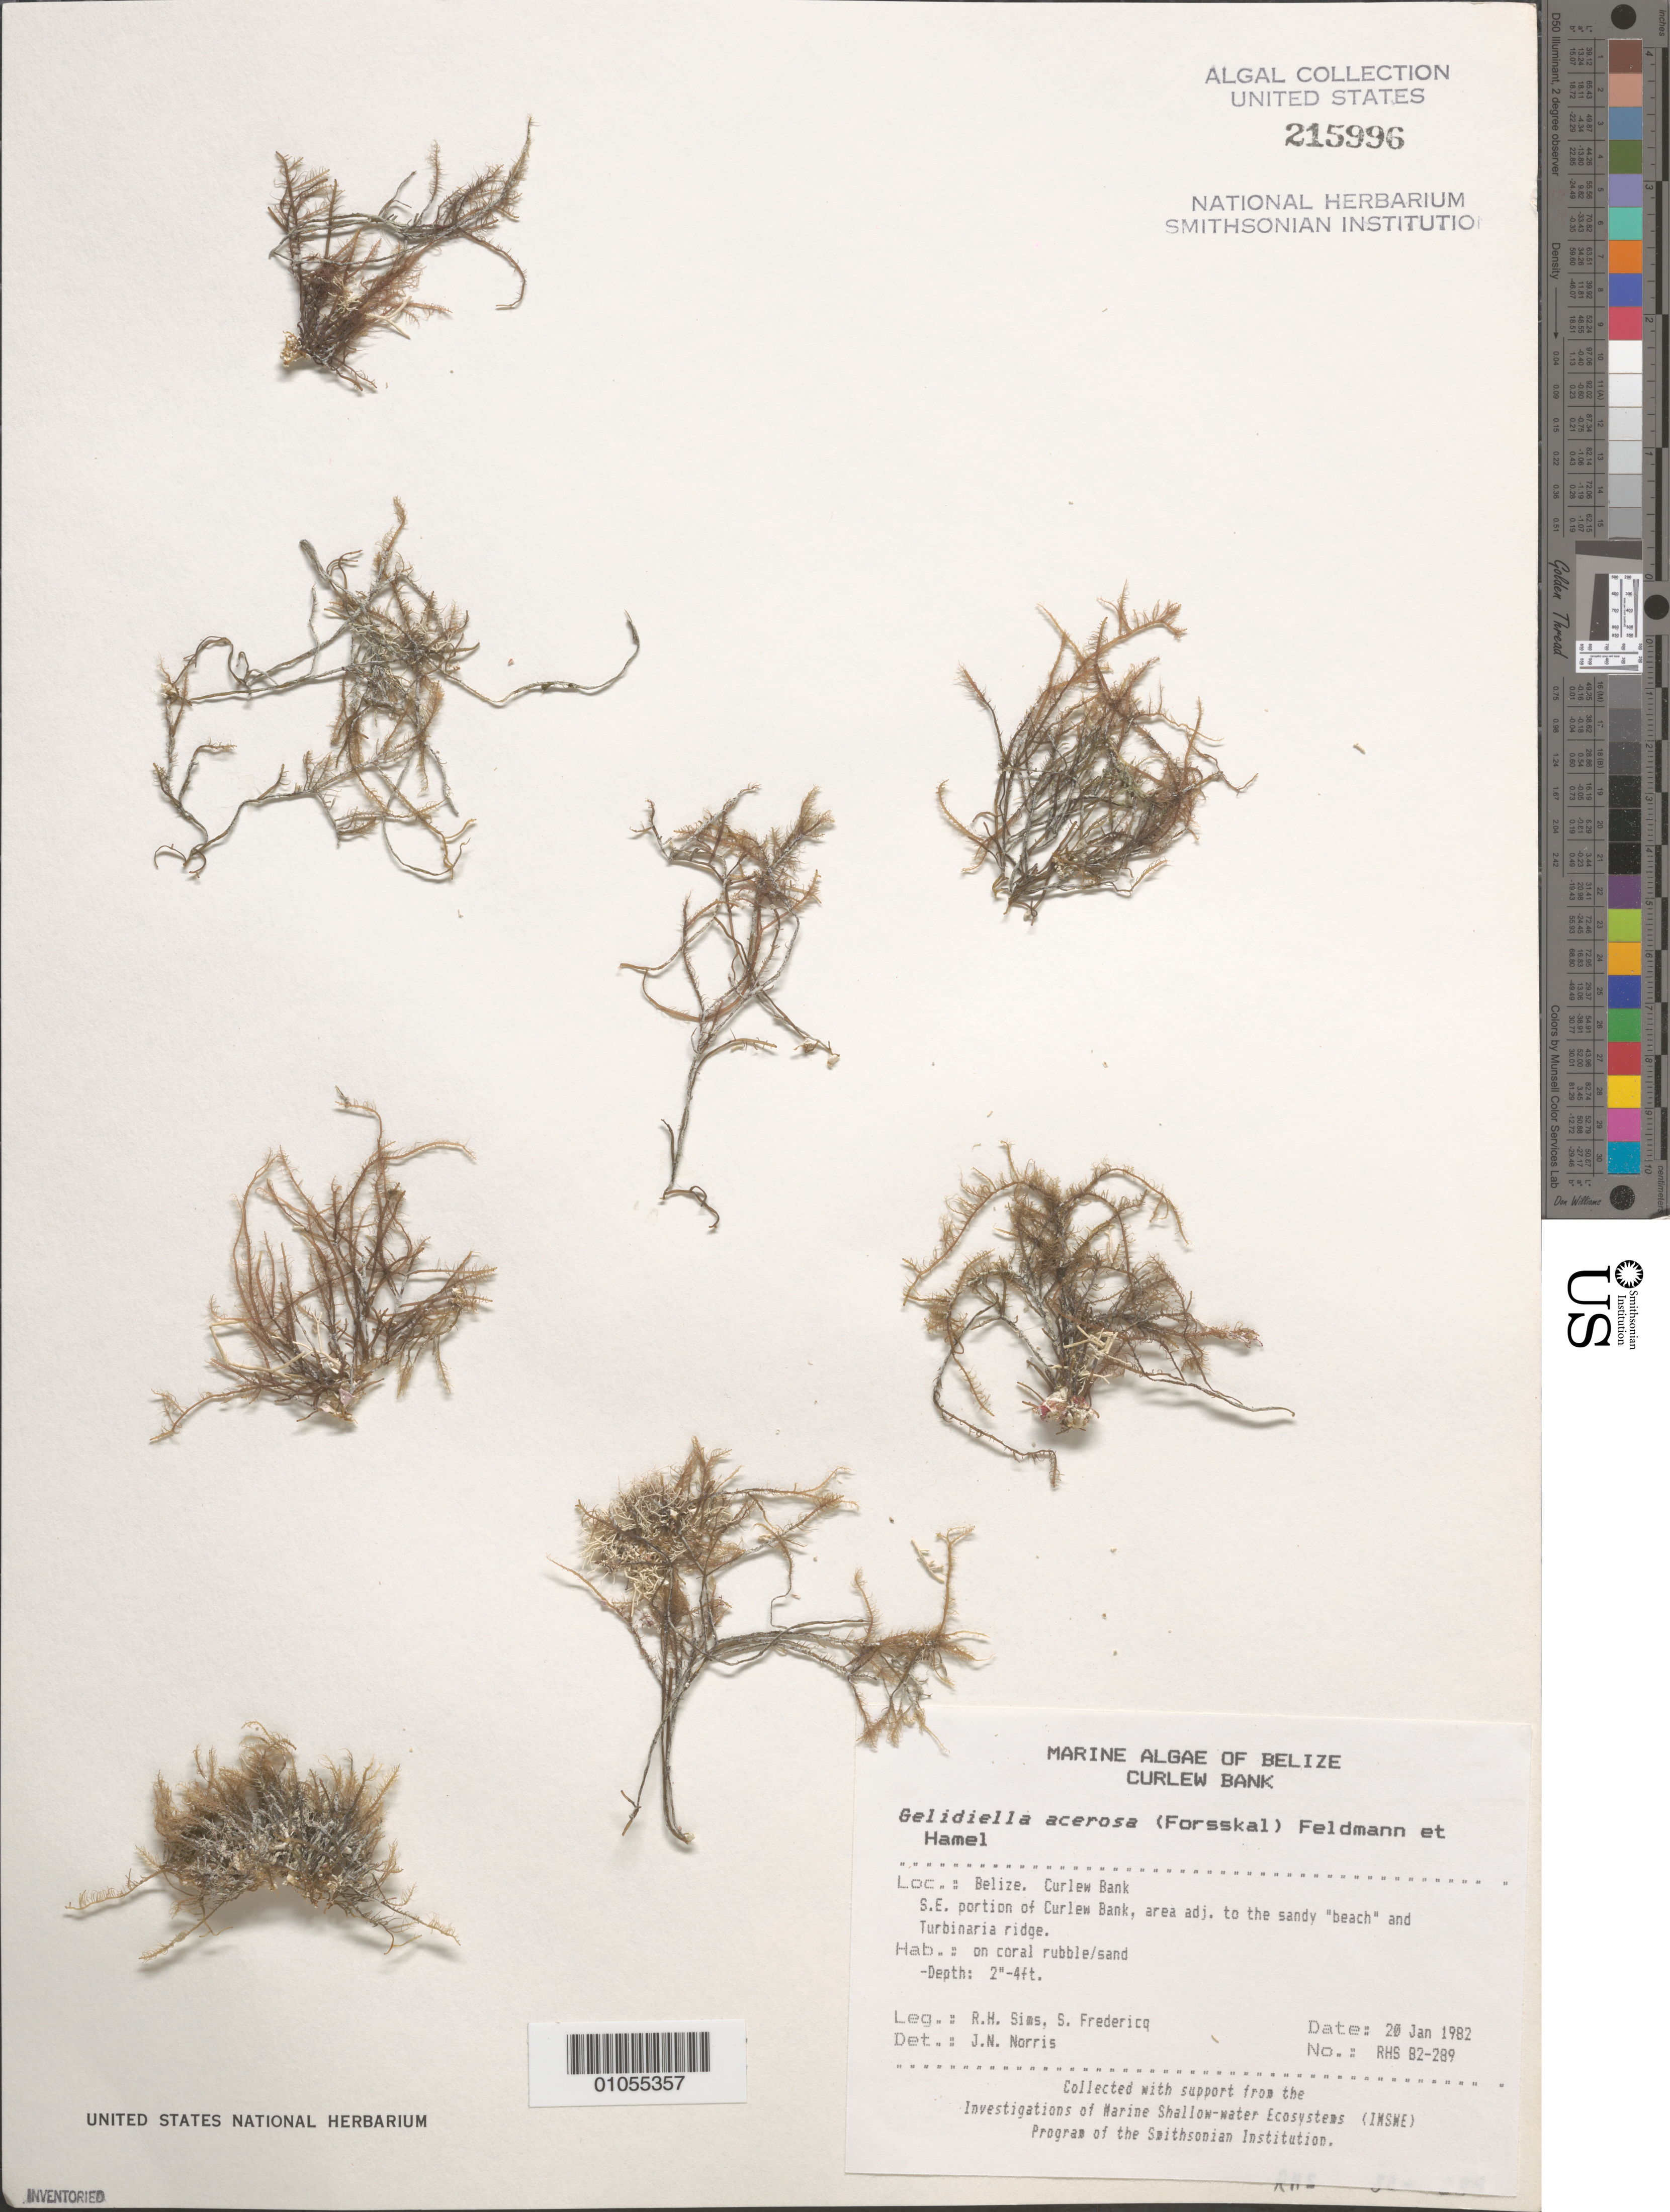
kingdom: Plantae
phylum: Rhodophyta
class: Florideophyceae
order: Gelidiales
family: Gelidiellaceae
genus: Gelidiella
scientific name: Gelidiella acerosa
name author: (Forssk.) Feldmann & G. Hamel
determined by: Norris, James N.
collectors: R. H. Sims & S. Fredericq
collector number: RHS 82-289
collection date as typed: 20 Jan 1982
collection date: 1982-01-20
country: Belize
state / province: Stann Creek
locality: Curlew Bank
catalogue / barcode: US 215996